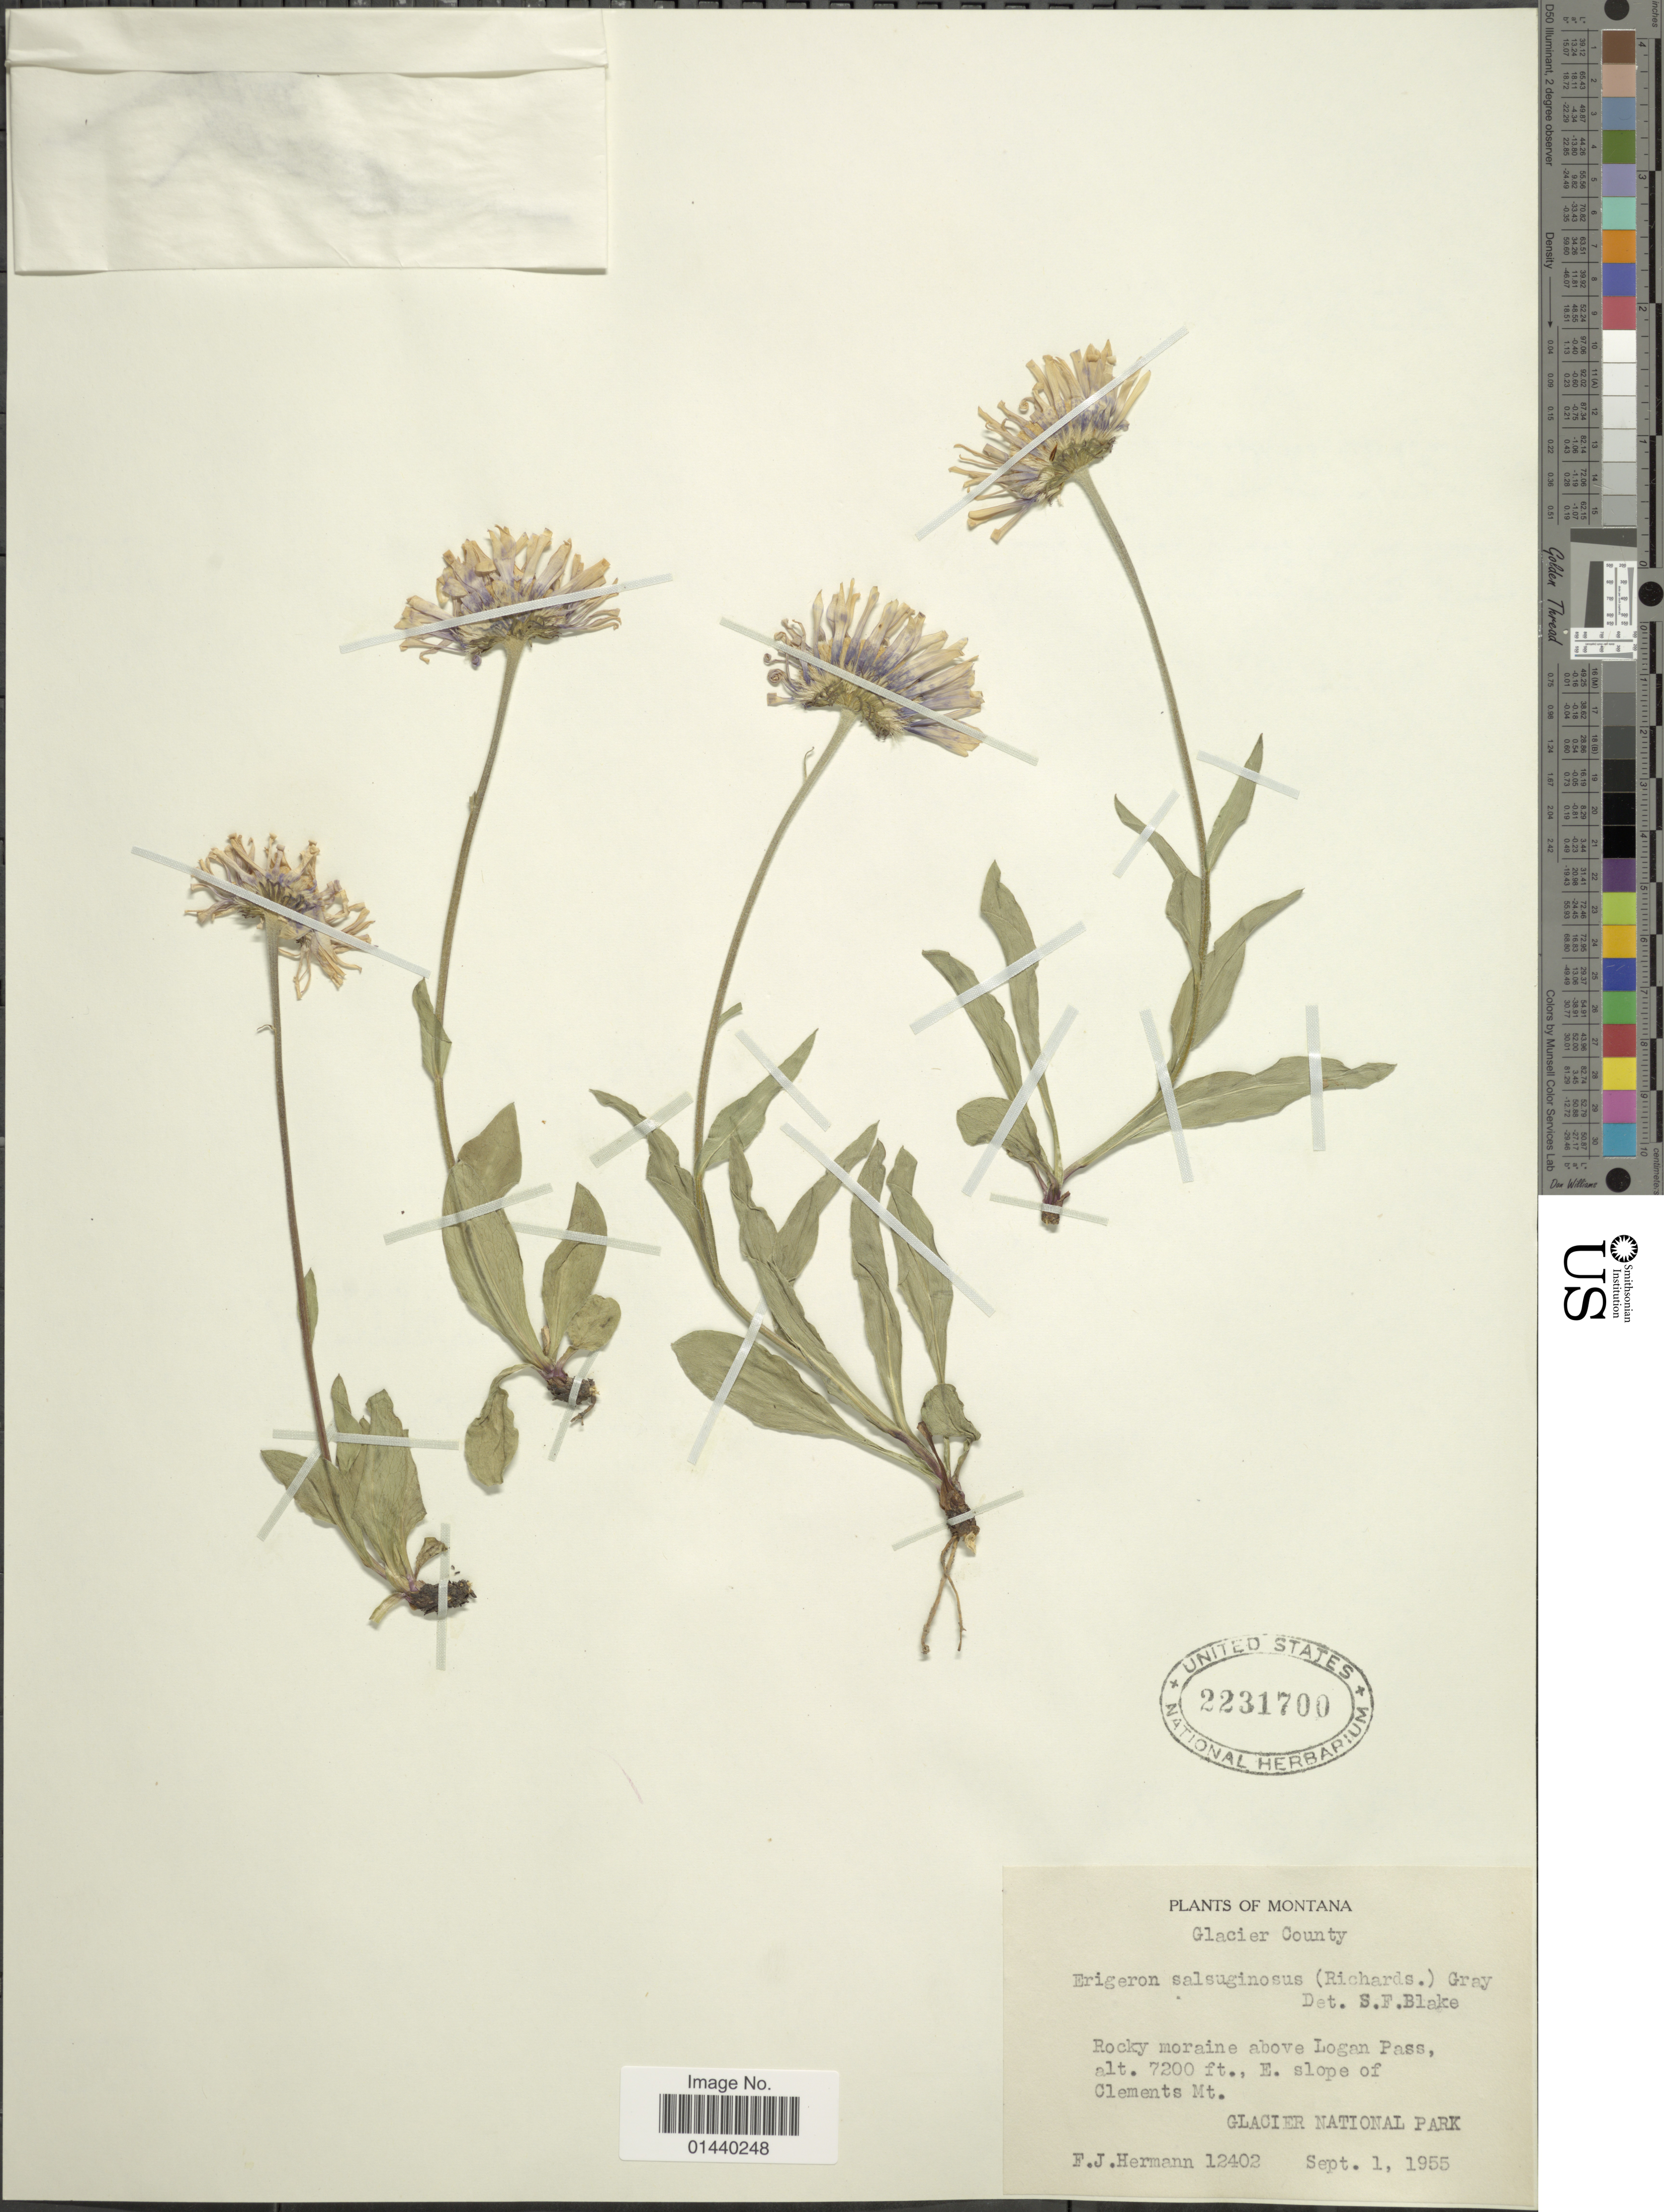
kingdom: Plantae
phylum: Tracheophyta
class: Magnoliopsida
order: Asterales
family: Asteraceae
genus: Erigeron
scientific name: Erigeron salsuginosus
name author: (Richardson ex R. Br.) A. Gray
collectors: F. J. Hermann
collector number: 12402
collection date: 1955-09-01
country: United States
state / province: Montana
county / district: Glacier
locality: Rocky moraine above Logan Pass. E. slope of Clements Mt. Glacier National Park.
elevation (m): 2195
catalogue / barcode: US 2231700